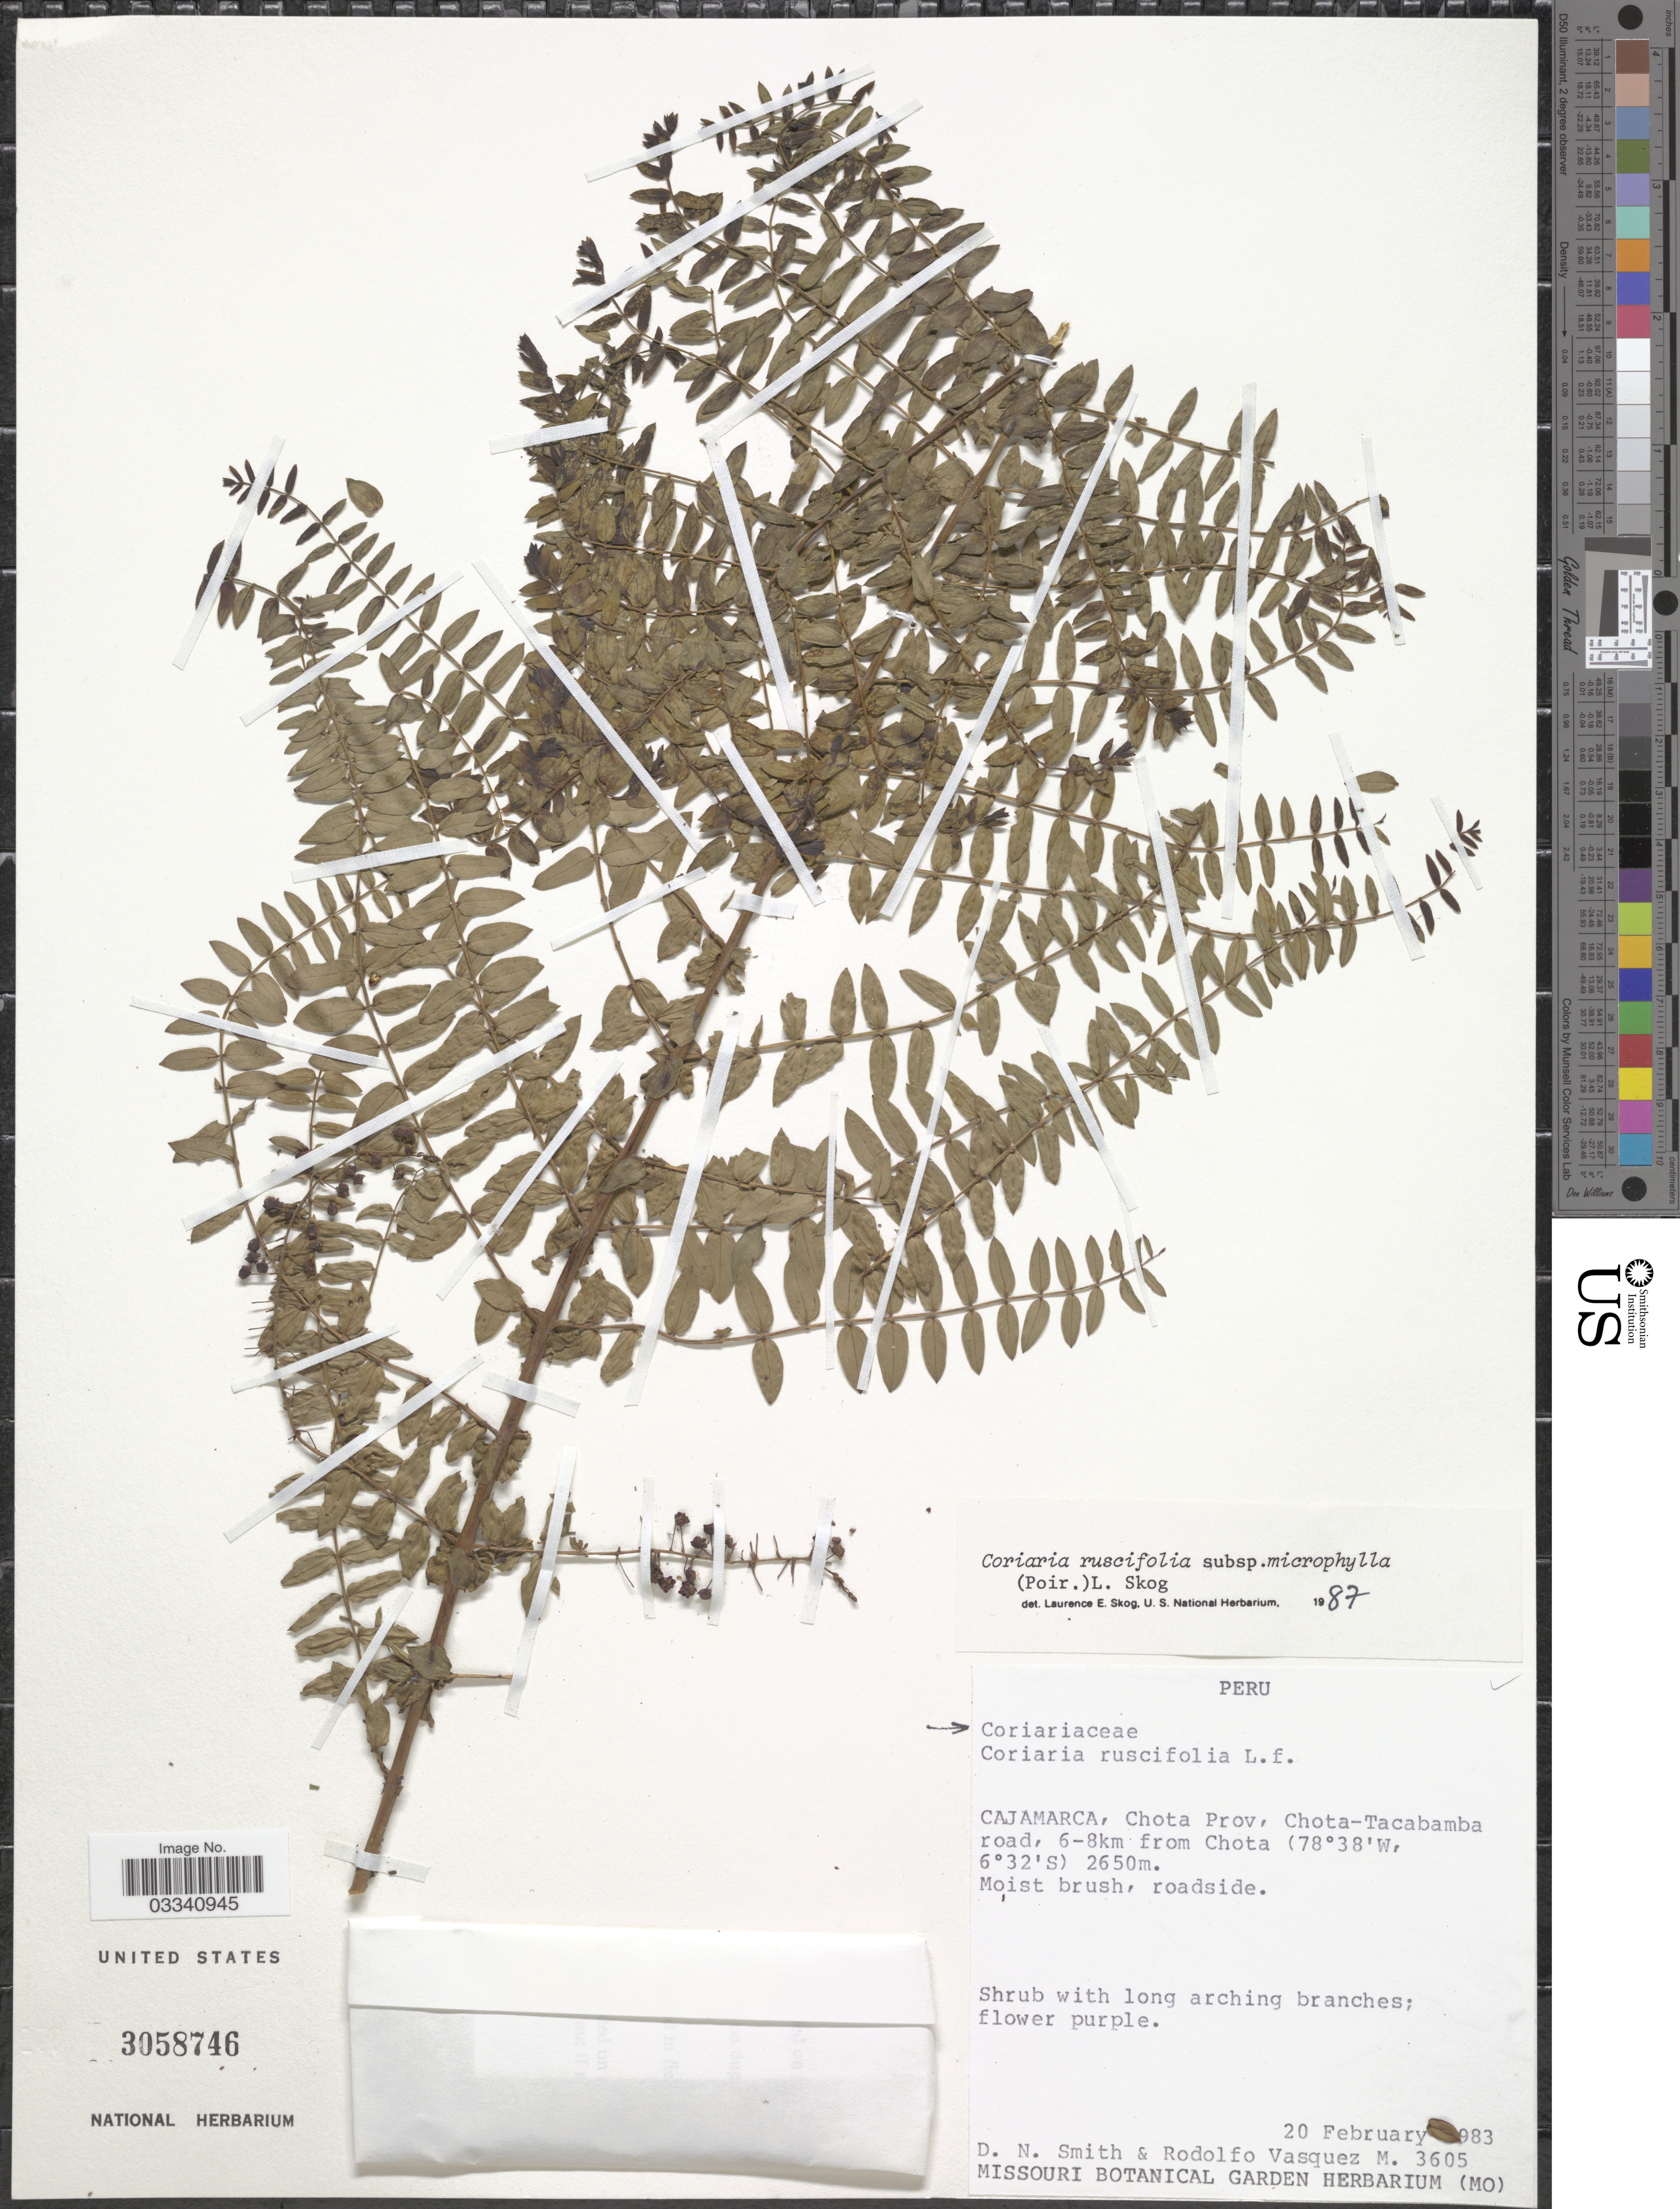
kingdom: Plantae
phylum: Tracheophyta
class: Magnoliopsida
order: Cucurbitales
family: Coriariaceae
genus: Coriaria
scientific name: Coriaria ruscifolia subsp. microphylla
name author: (Poir.) L.E. Skog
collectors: D. Smith & R. Vásquez M.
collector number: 3605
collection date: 1983-02-20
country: Peru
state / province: Cajamarca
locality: Chota Prov, Chota-Tacabamba road, 6-8km from Chota.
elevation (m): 2650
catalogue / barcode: US 3058746